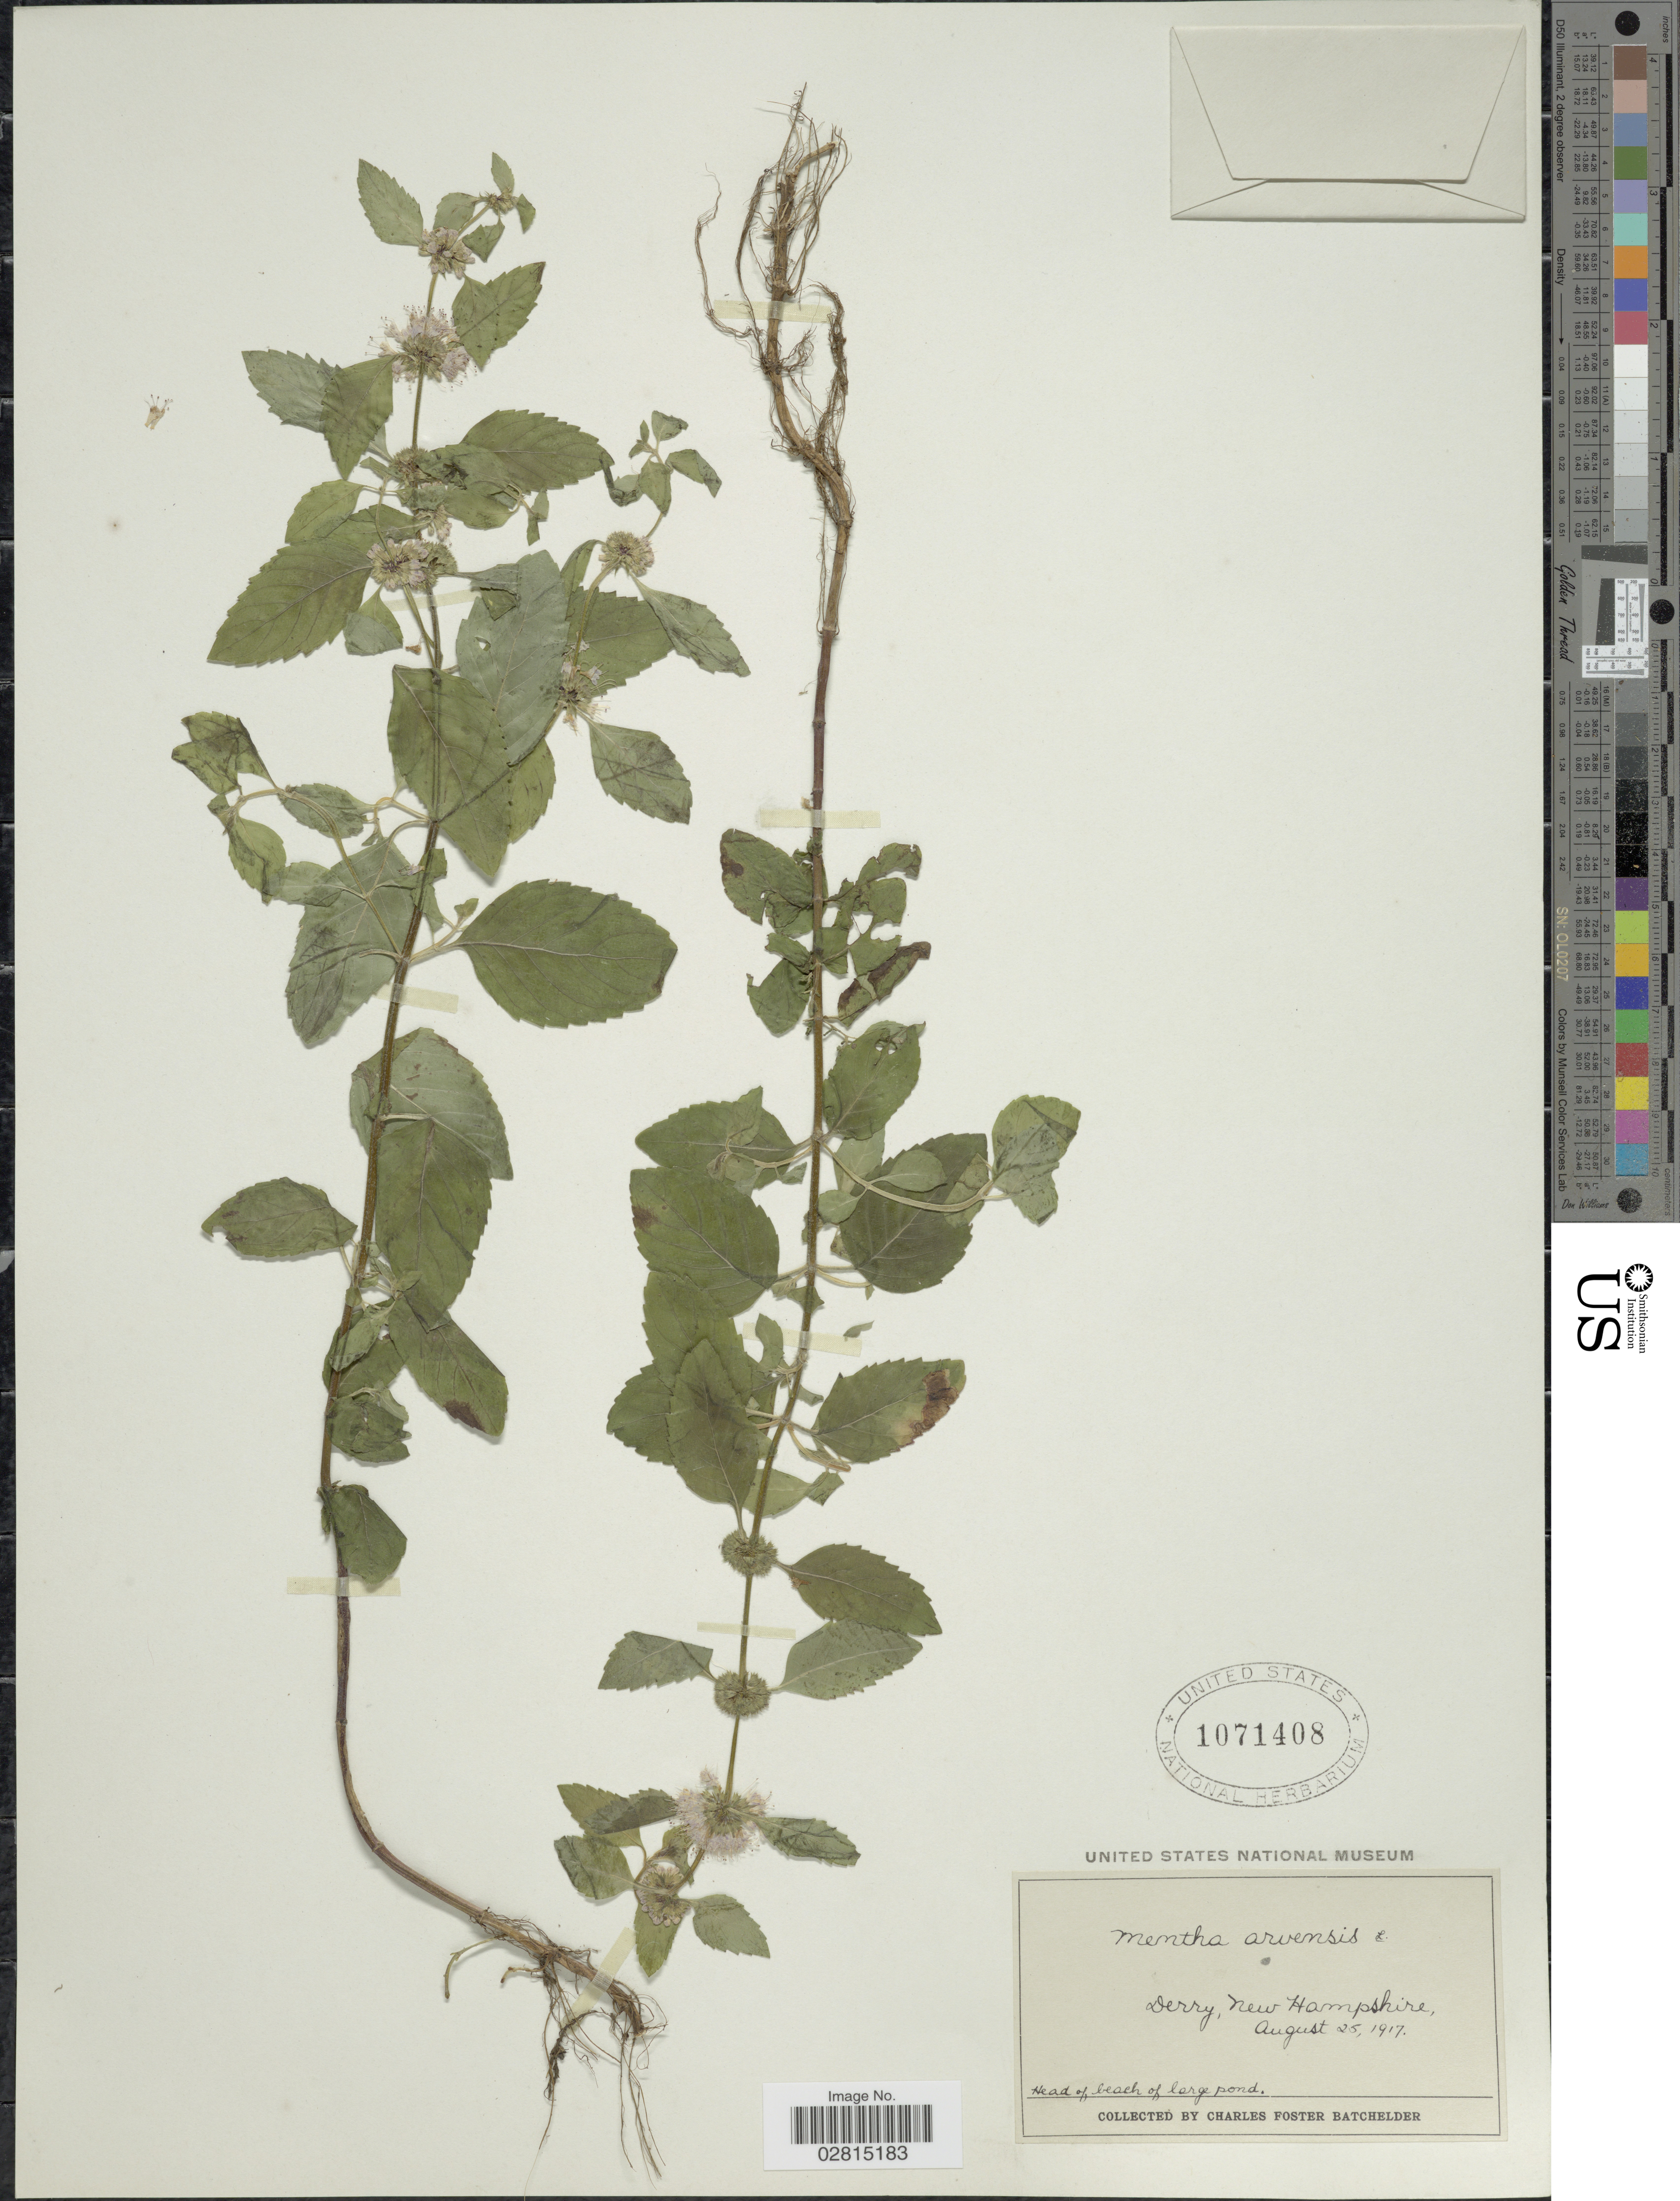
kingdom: Plantae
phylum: Tracheophyta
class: Magnoliopsida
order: Lamiales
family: Lamiaceae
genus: Mentha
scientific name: Mentha arvensis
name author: L.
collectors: C. Batchelder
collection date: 1917-08-25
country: United States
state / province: New Hampshire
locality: Derry, head of beach of large pond.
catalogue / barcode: US 1071408